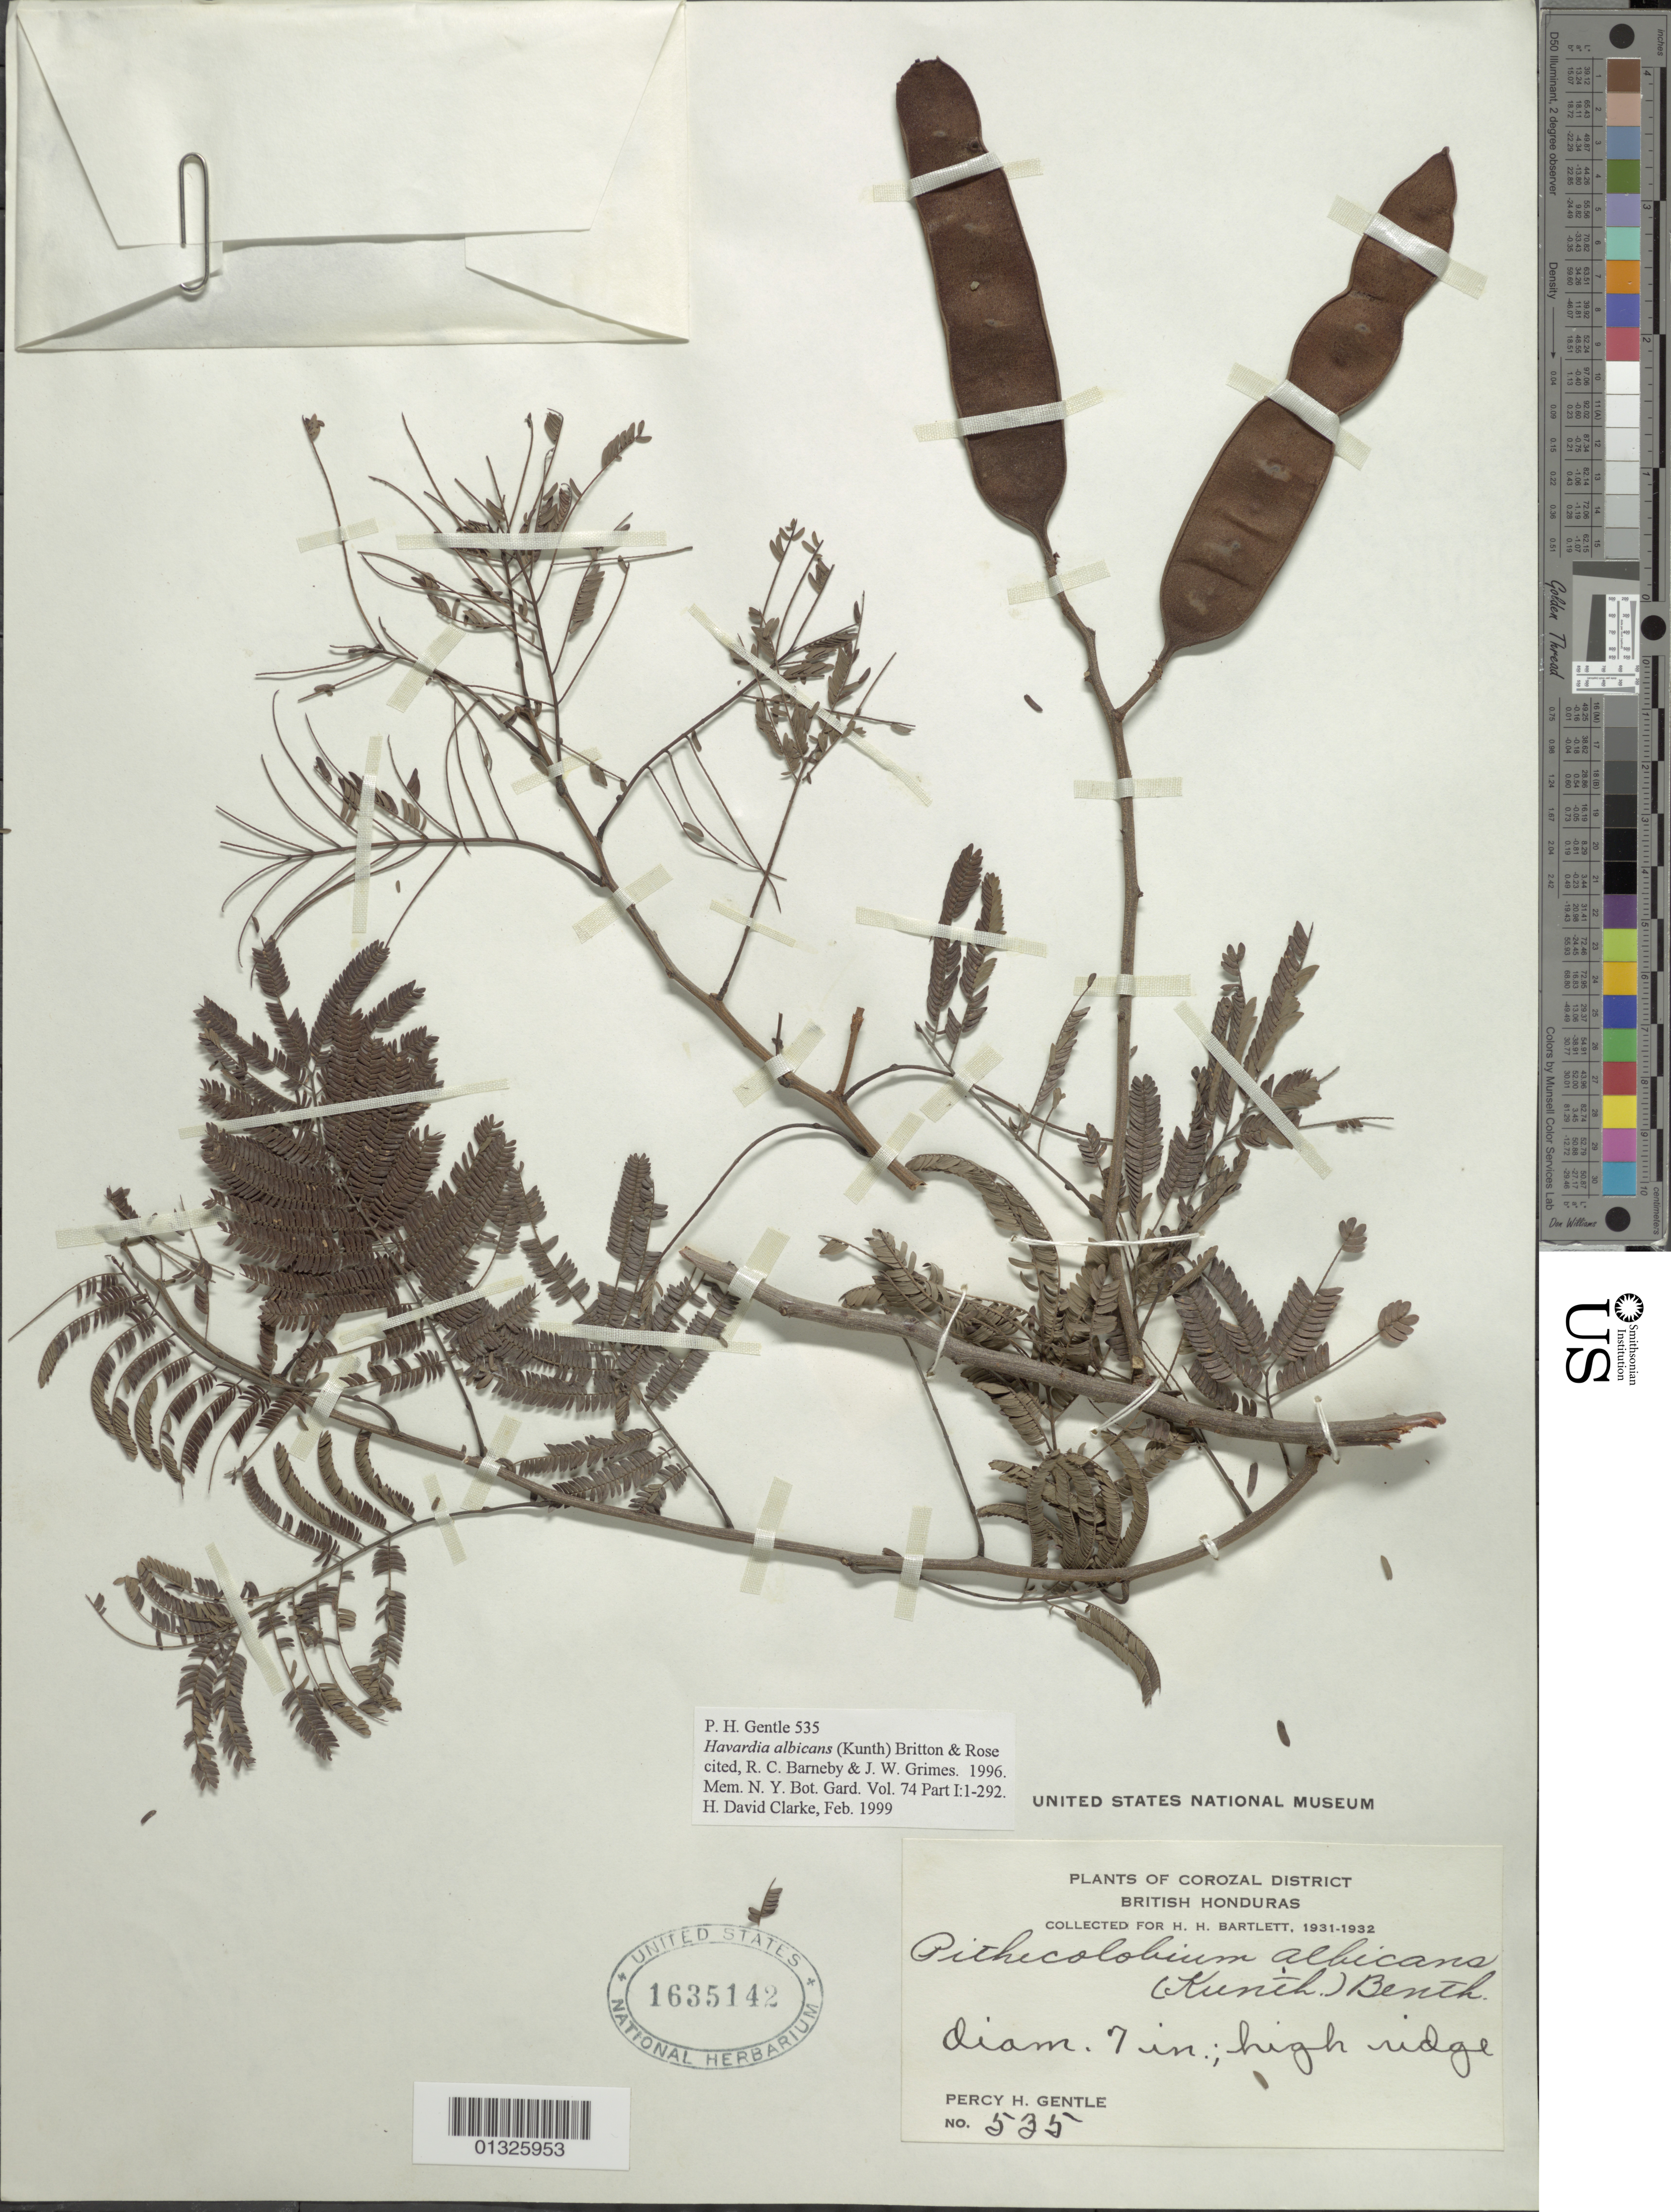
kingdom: Plantae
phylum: Tracheophyta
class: Magnoliopsida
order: Fabales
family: Fabaceae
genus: Havardia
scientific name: Havardia albicans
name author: (Kunth) Britton & Rose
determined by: Clarke, H. D.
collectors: P. H. Gentle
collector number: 535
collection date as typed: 1931 to -- --- 1932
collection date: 1931/1932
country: Belize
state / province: Corozal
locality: British Honduras.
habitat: High Ridge.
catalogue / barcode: US 1635142